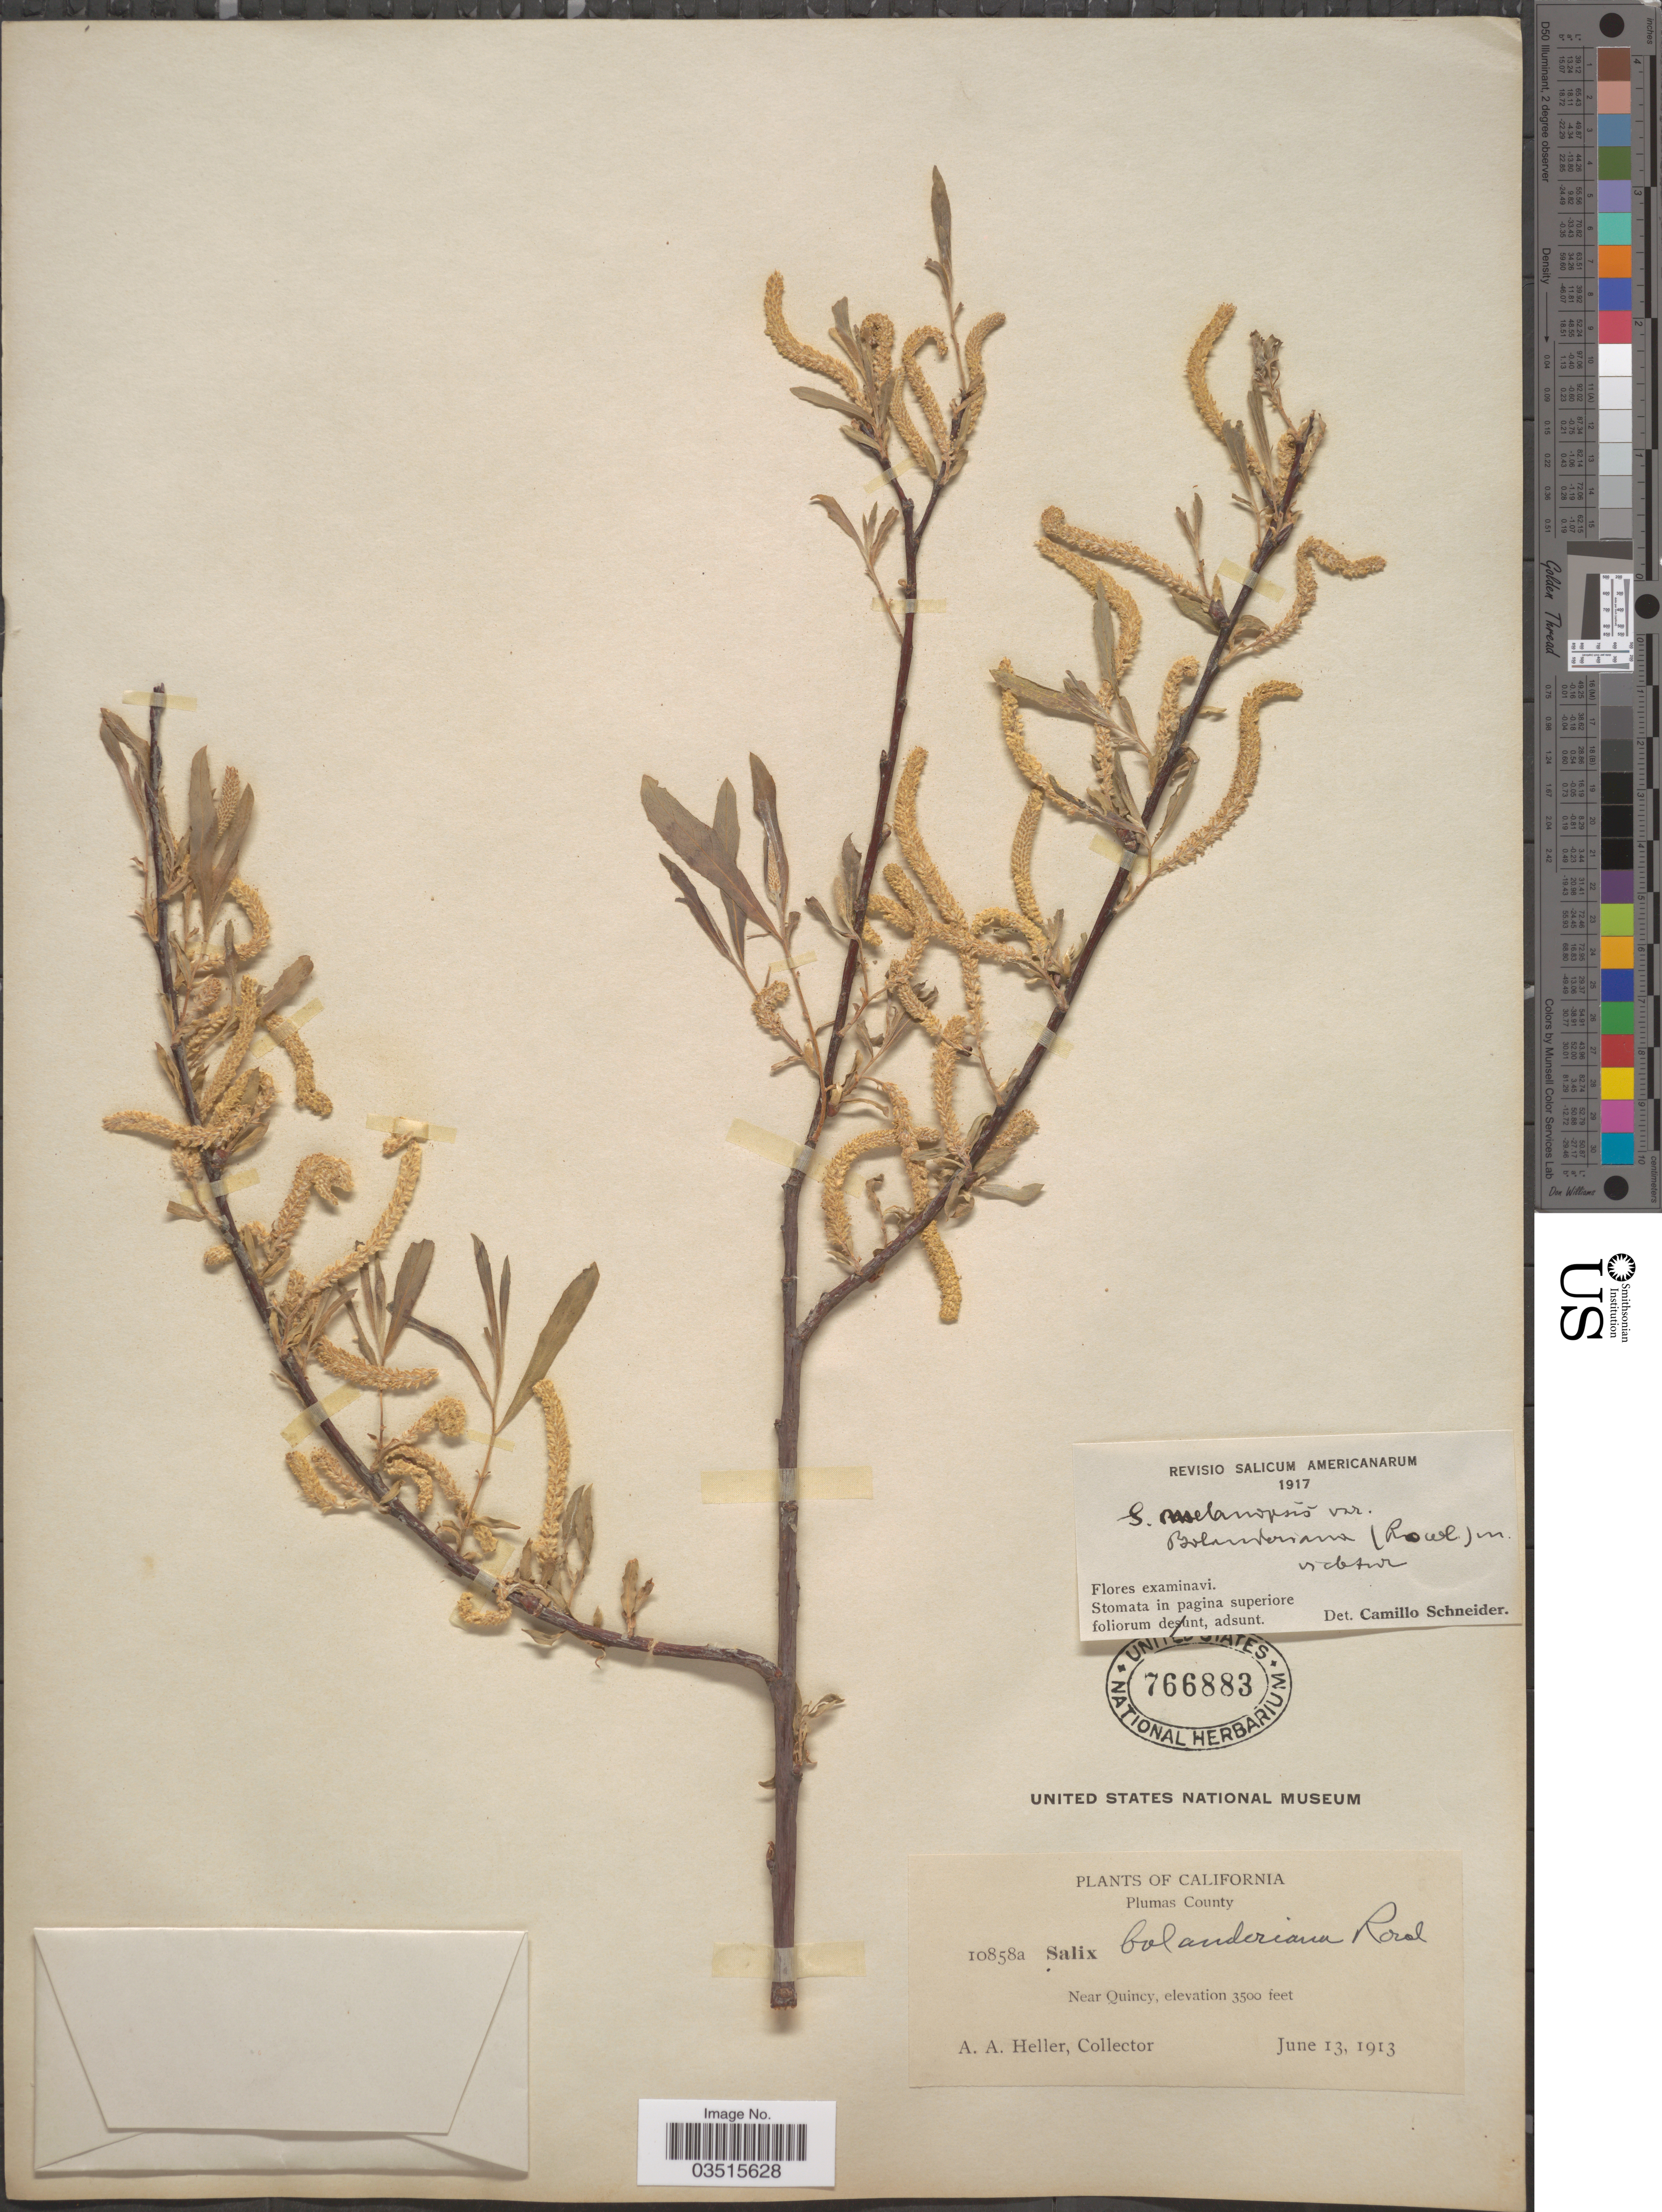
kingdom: Plantae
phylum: Tracheophyta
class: Magnoliopsida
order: Malpighiales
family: Salicaceae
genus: Salix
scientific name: Salix melanopsis var. bolanderiana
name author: (Rowlee) C.K. Schneid.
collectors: A. A. Heller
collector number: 10858a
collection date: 1913-06-13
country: United States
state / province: California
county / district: Plumas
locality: Plumas County. Near Quincy.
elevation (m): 1067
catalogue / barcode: US 766883